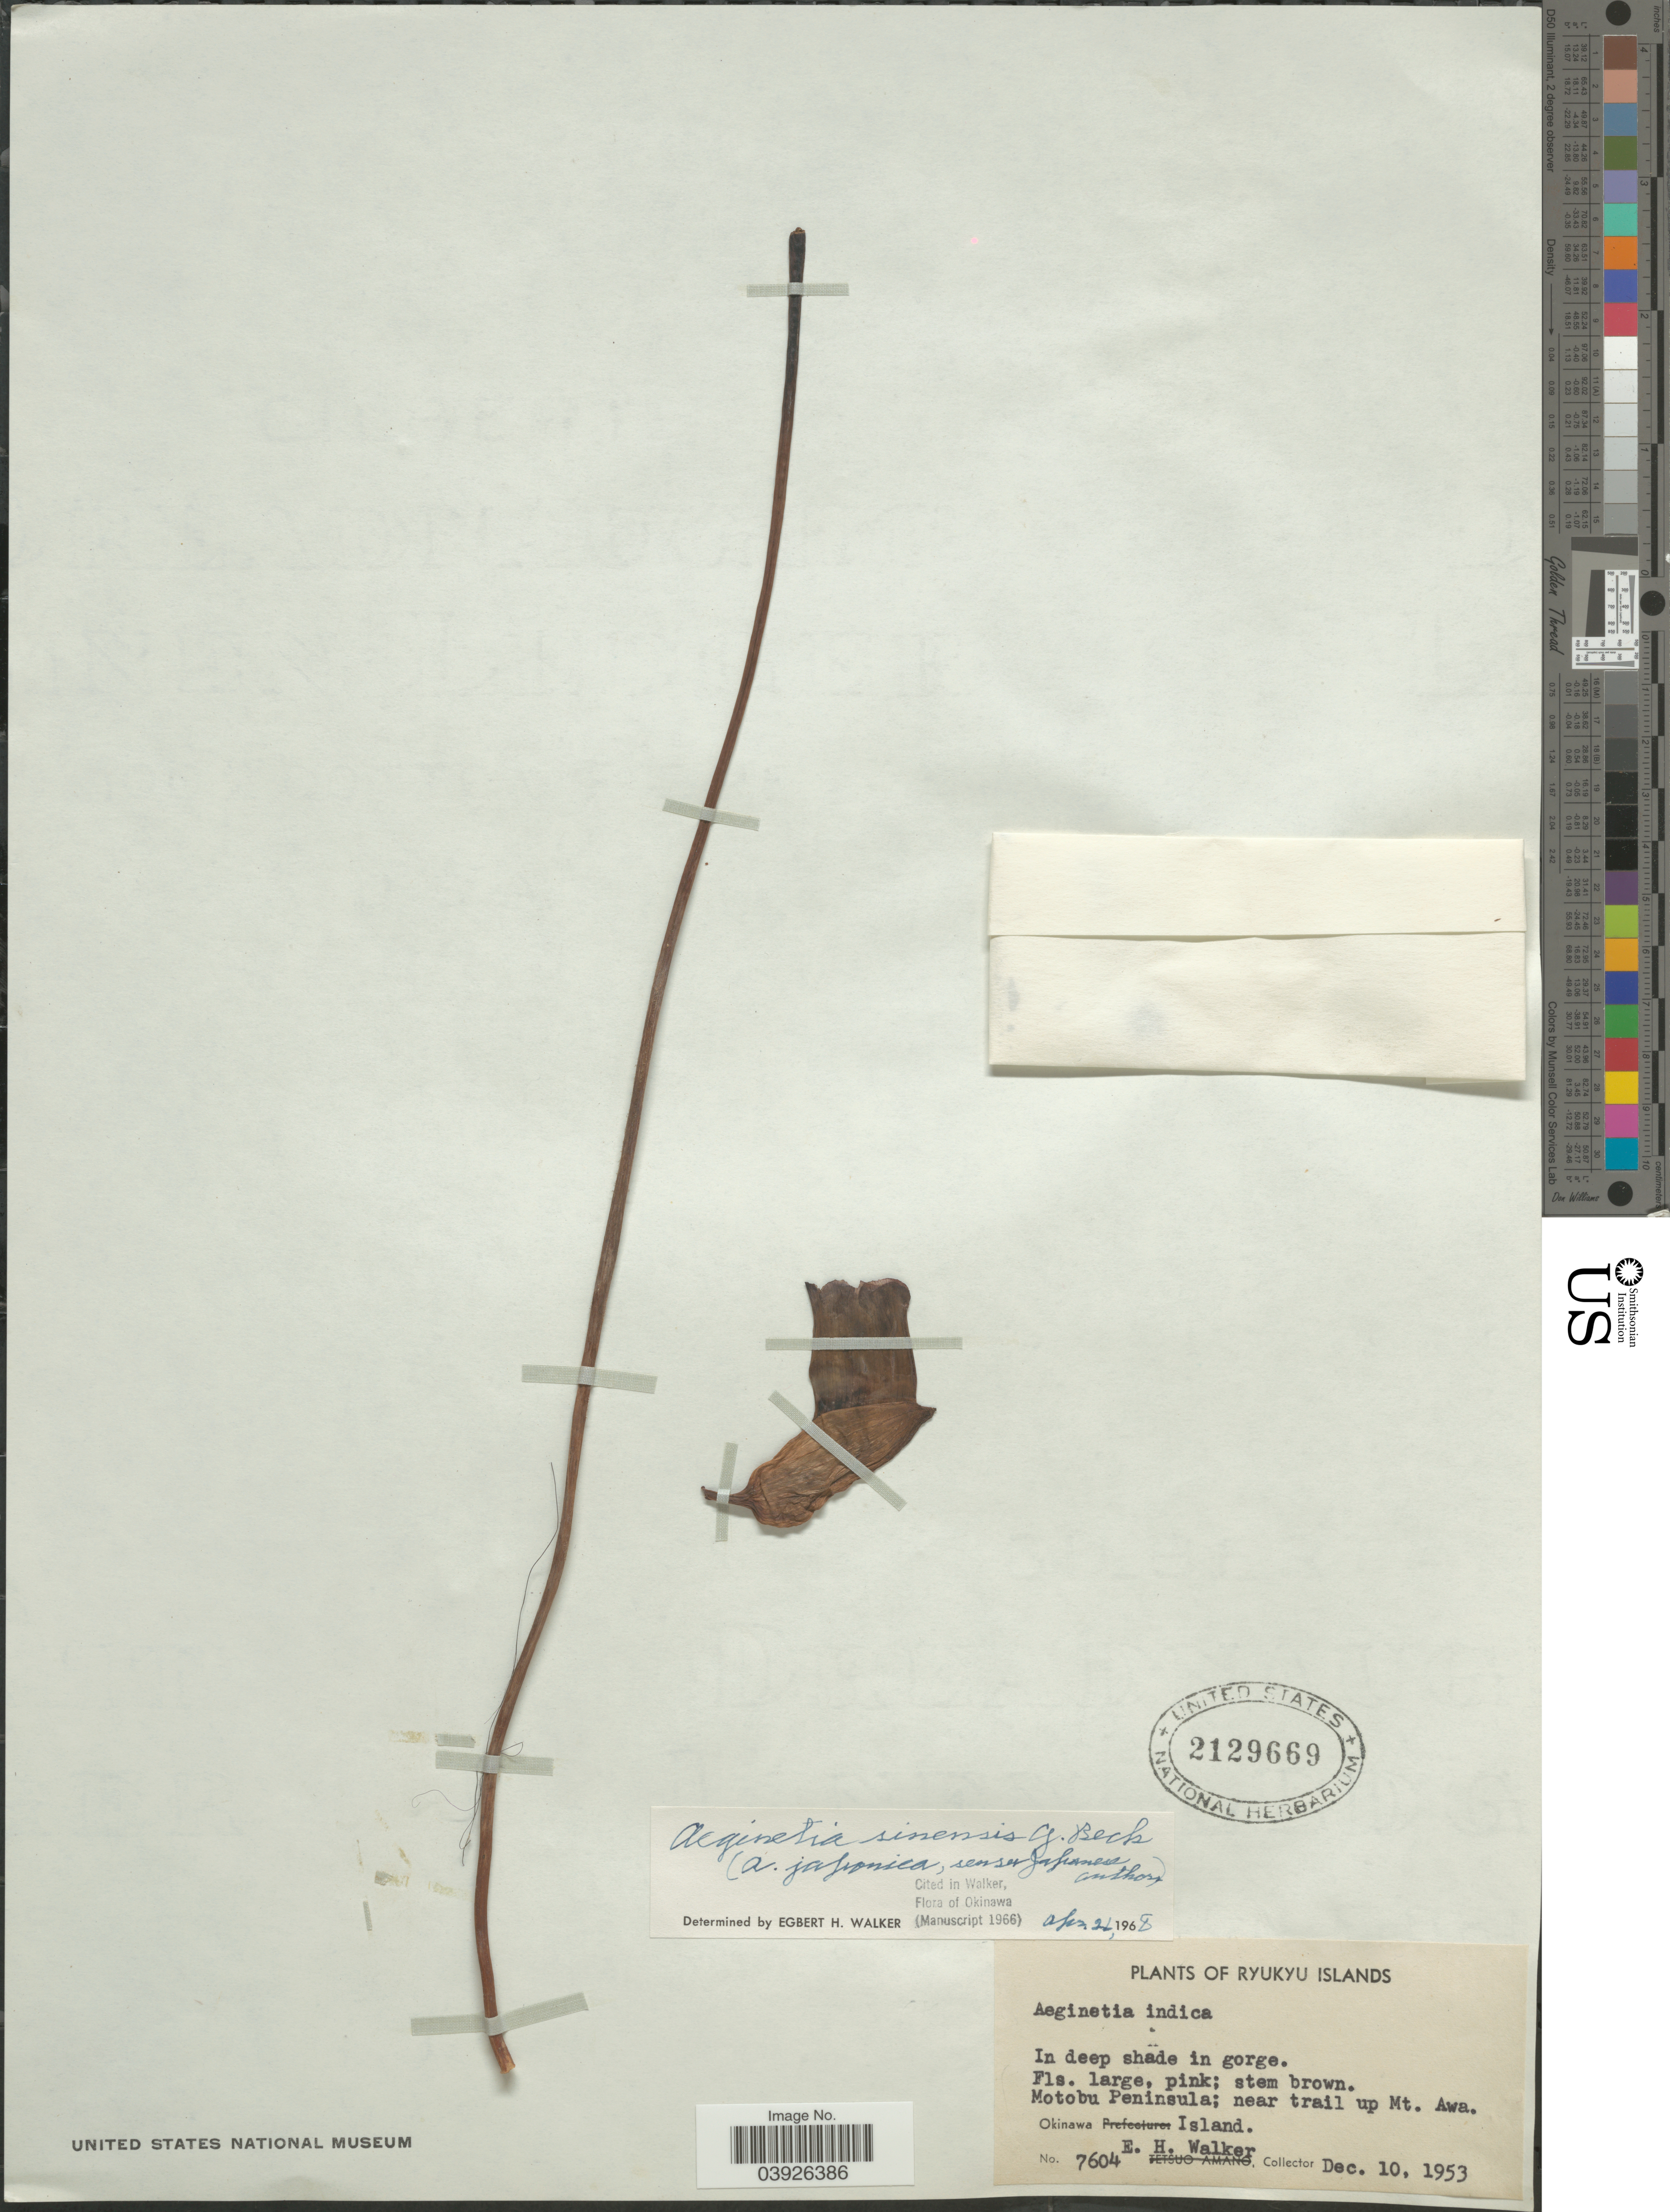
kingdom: Plantae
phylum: Tracheophyta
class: Magnoliopsida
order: Lamiales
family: Orobanchaceae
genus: Aeginetia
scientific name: Aeginetia sinensis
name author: Beck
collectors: E. H. Walker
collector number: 7604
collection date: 1953-12-10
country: Japan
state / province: Okinawa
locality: Ryukyu Islands. Motobu Peninsula; near trail up Mt. Awa. Okinawa Island.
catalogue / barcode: US 2129669